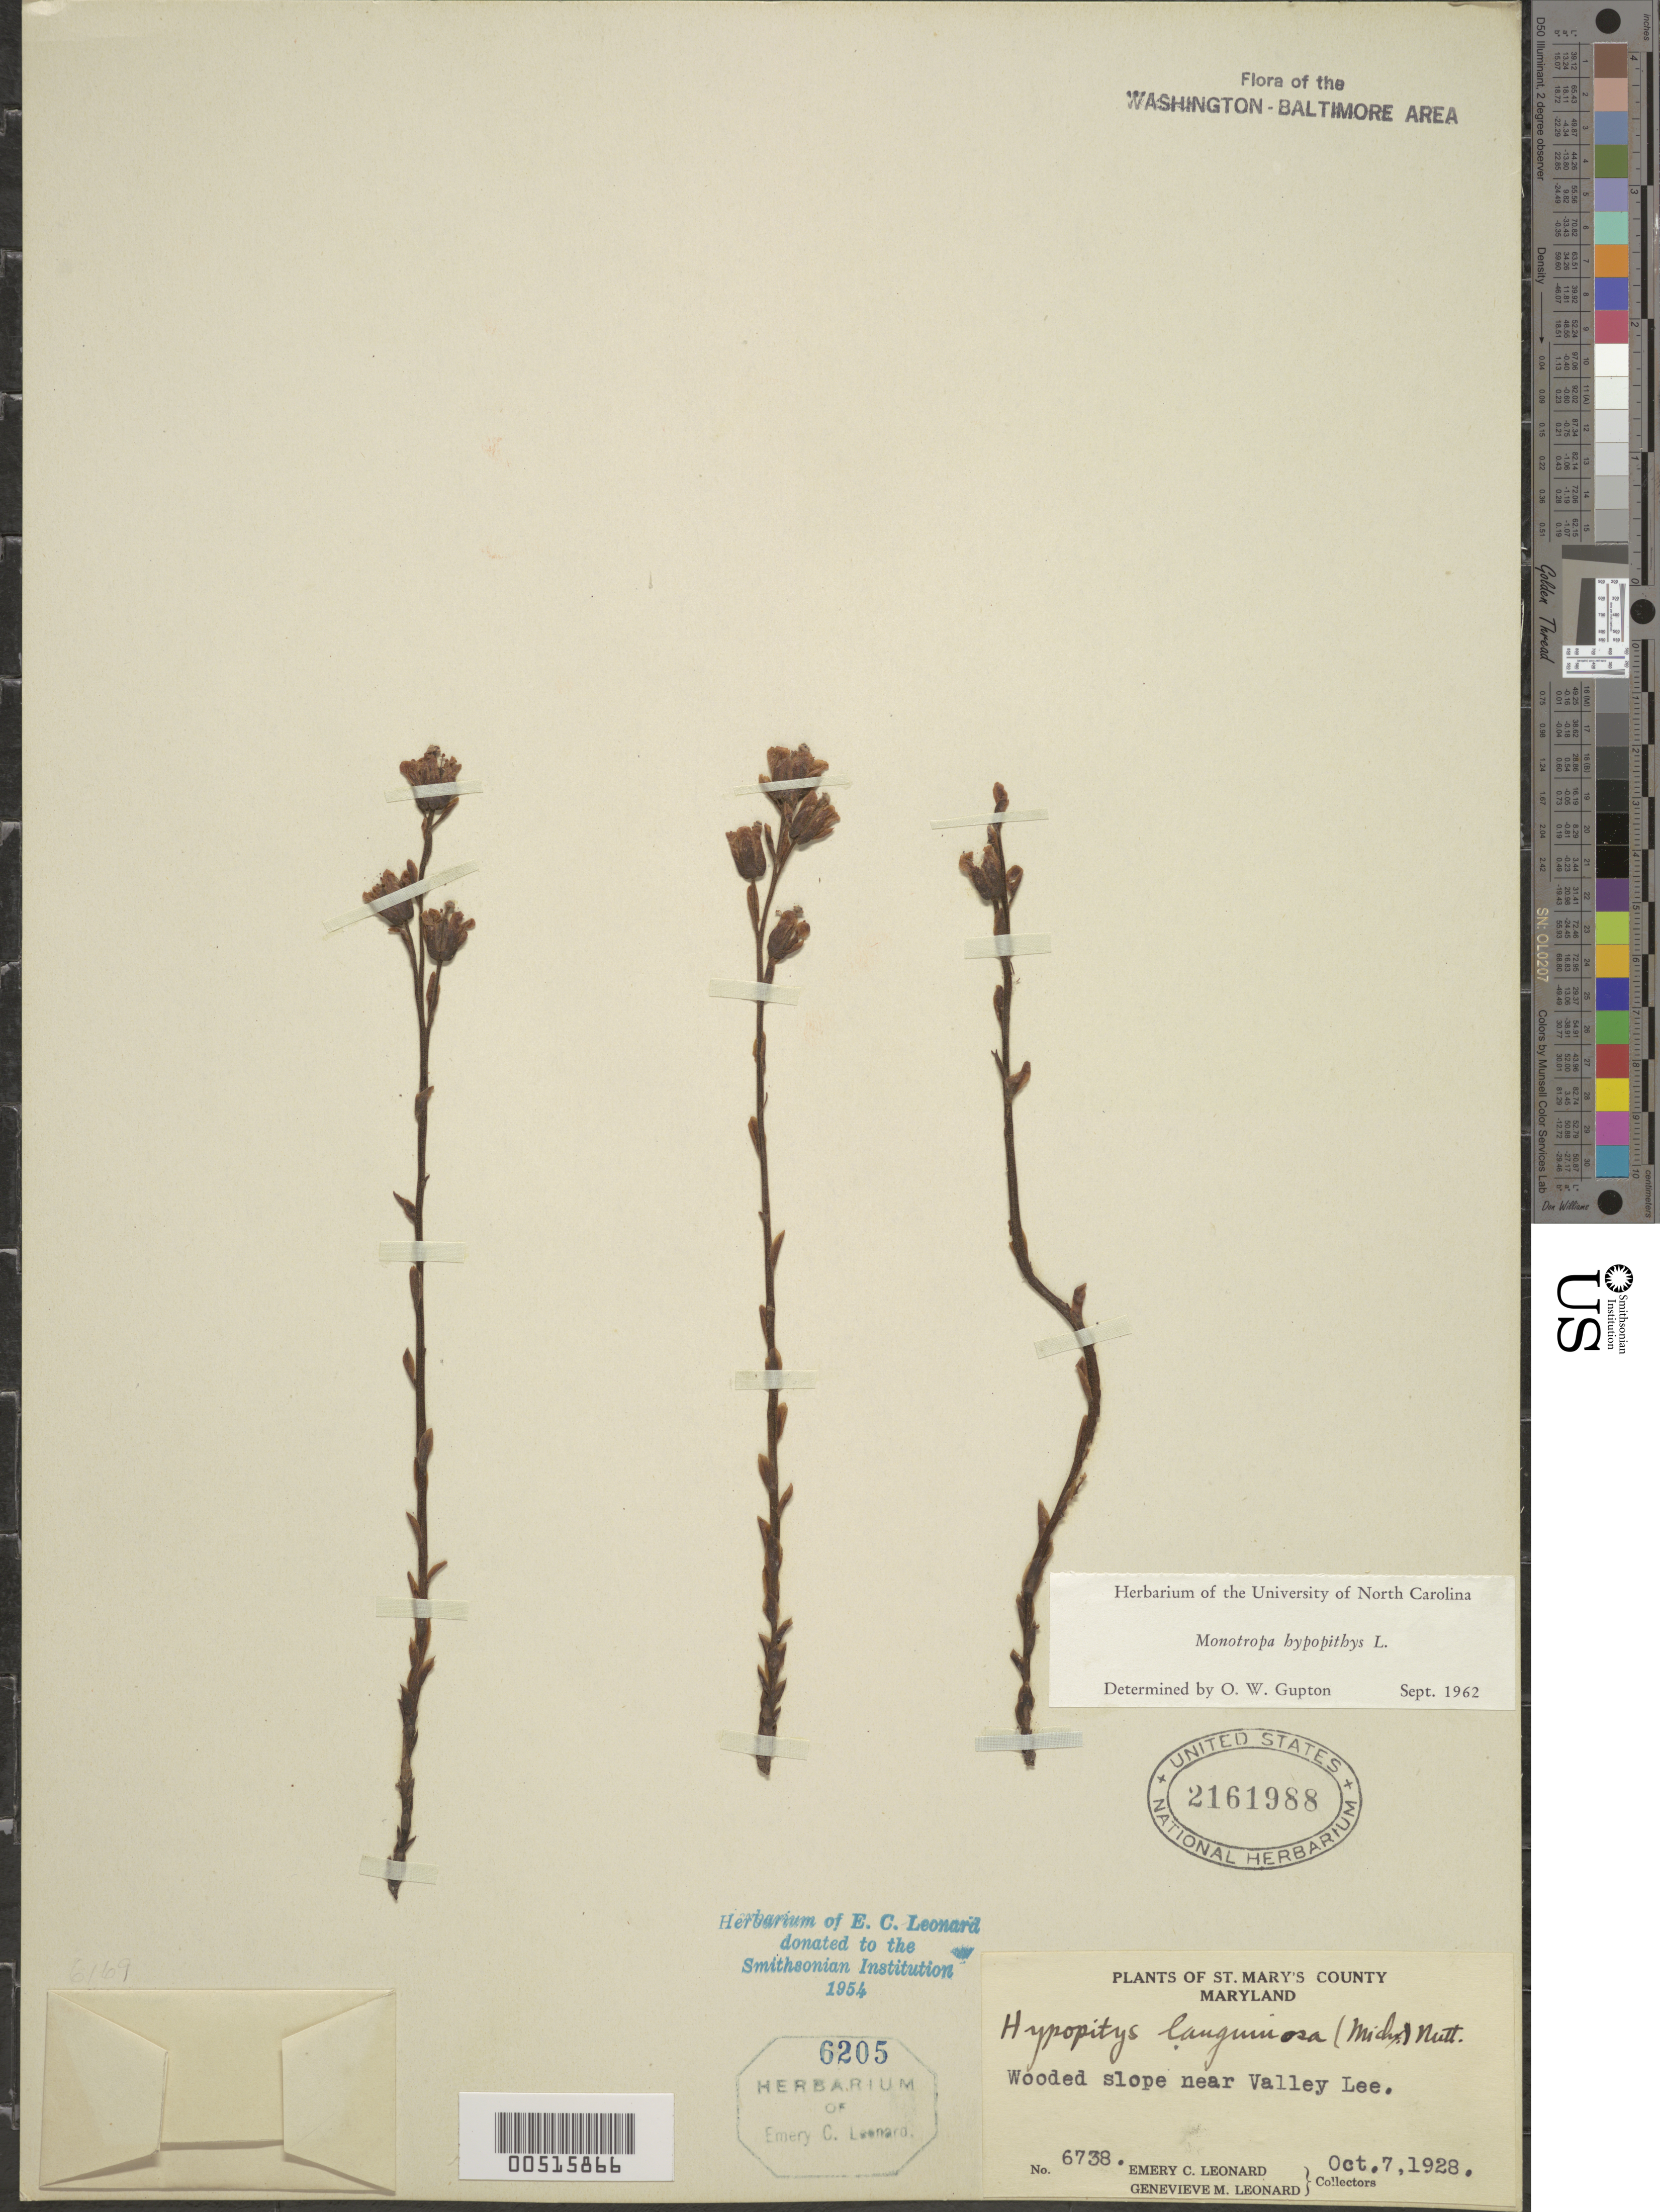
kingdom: Plantae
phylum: Tracheophyta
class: Magnoliopsida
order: Ericales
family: Ericaceae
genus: Hypopitys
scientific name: Hypopitys monotropa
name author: Crantz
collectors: E. C. Leonard & G. M. Leonard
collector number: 6738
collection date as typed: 07 Oct 1928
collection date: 1928-10-07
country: United States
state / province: Maryland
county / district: St. Mary's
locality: Valley Lee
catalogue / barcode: US 2161988